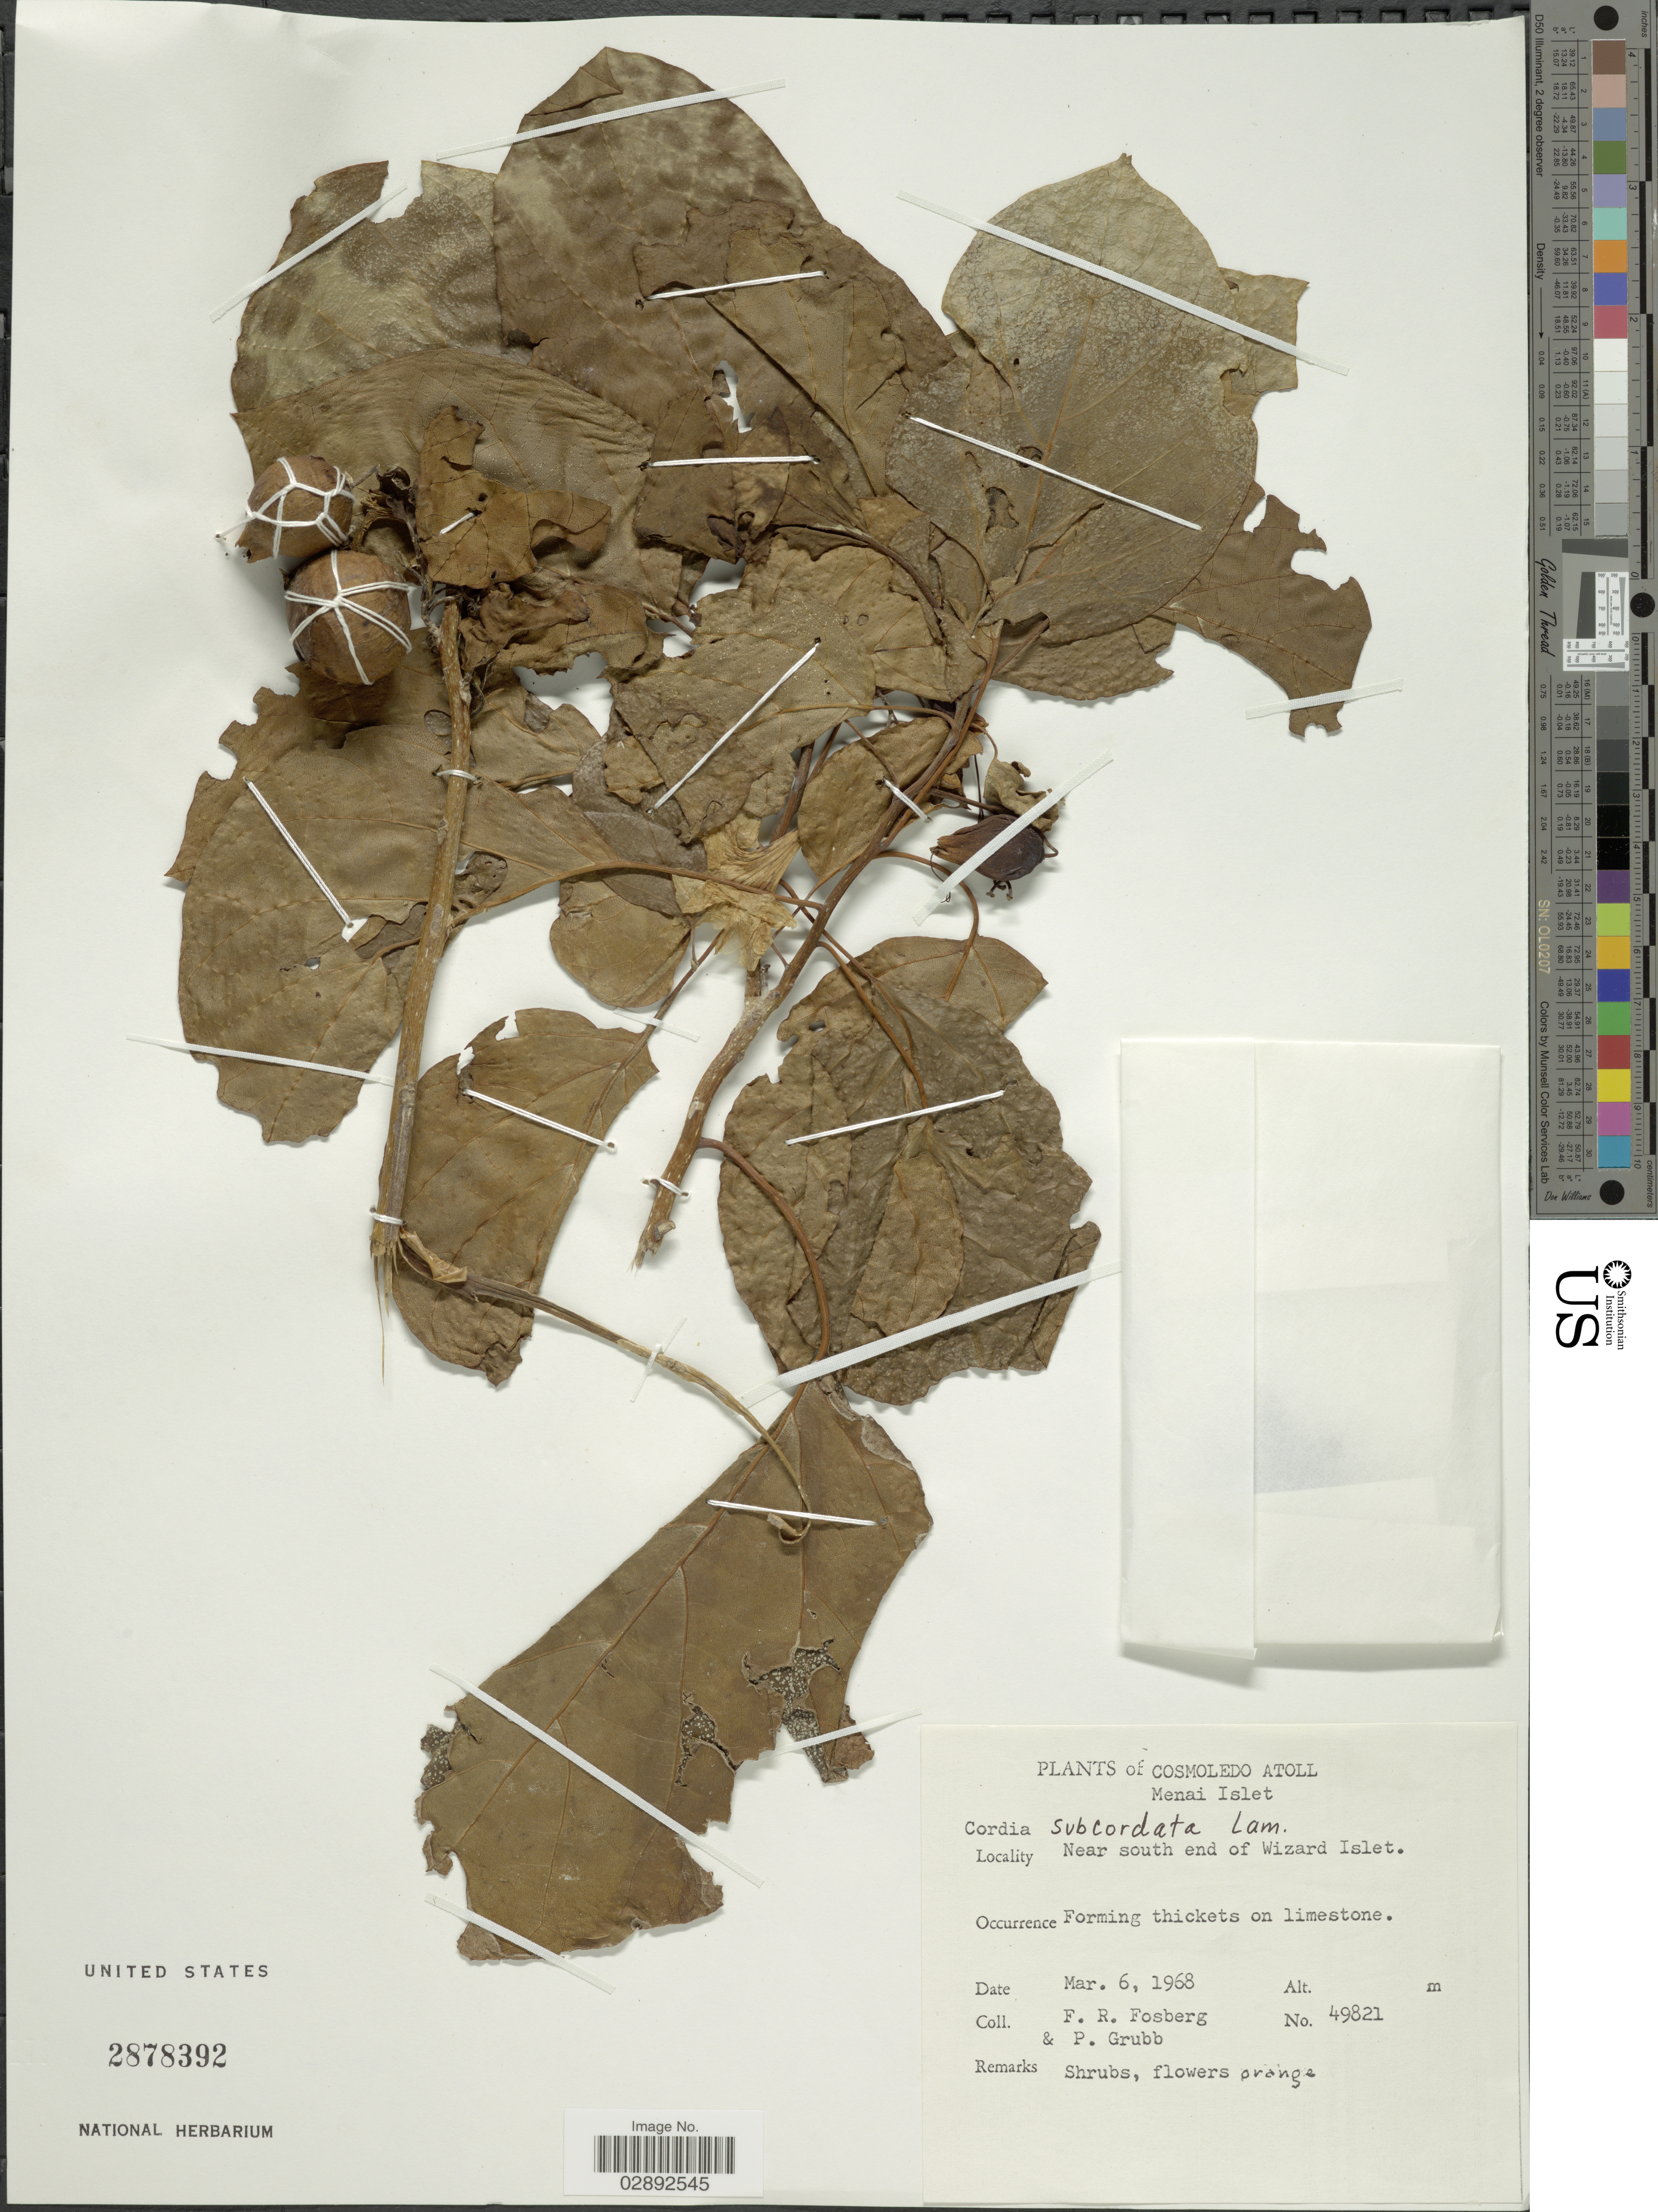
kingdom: Plantae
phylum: Tracheophyta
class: Magnoliopsida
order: Boraginales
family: Cordiaceae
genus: Cordia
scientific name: Cordia subcordata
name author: Lam.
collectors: F. R. Fosberg & P. J. Grubb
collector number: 49821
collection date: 1968-03-06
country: Seychelles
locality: Cosmoledo Atoll. Menai Islet. Near south end of Wizard Islet.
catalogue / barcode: US 2878392